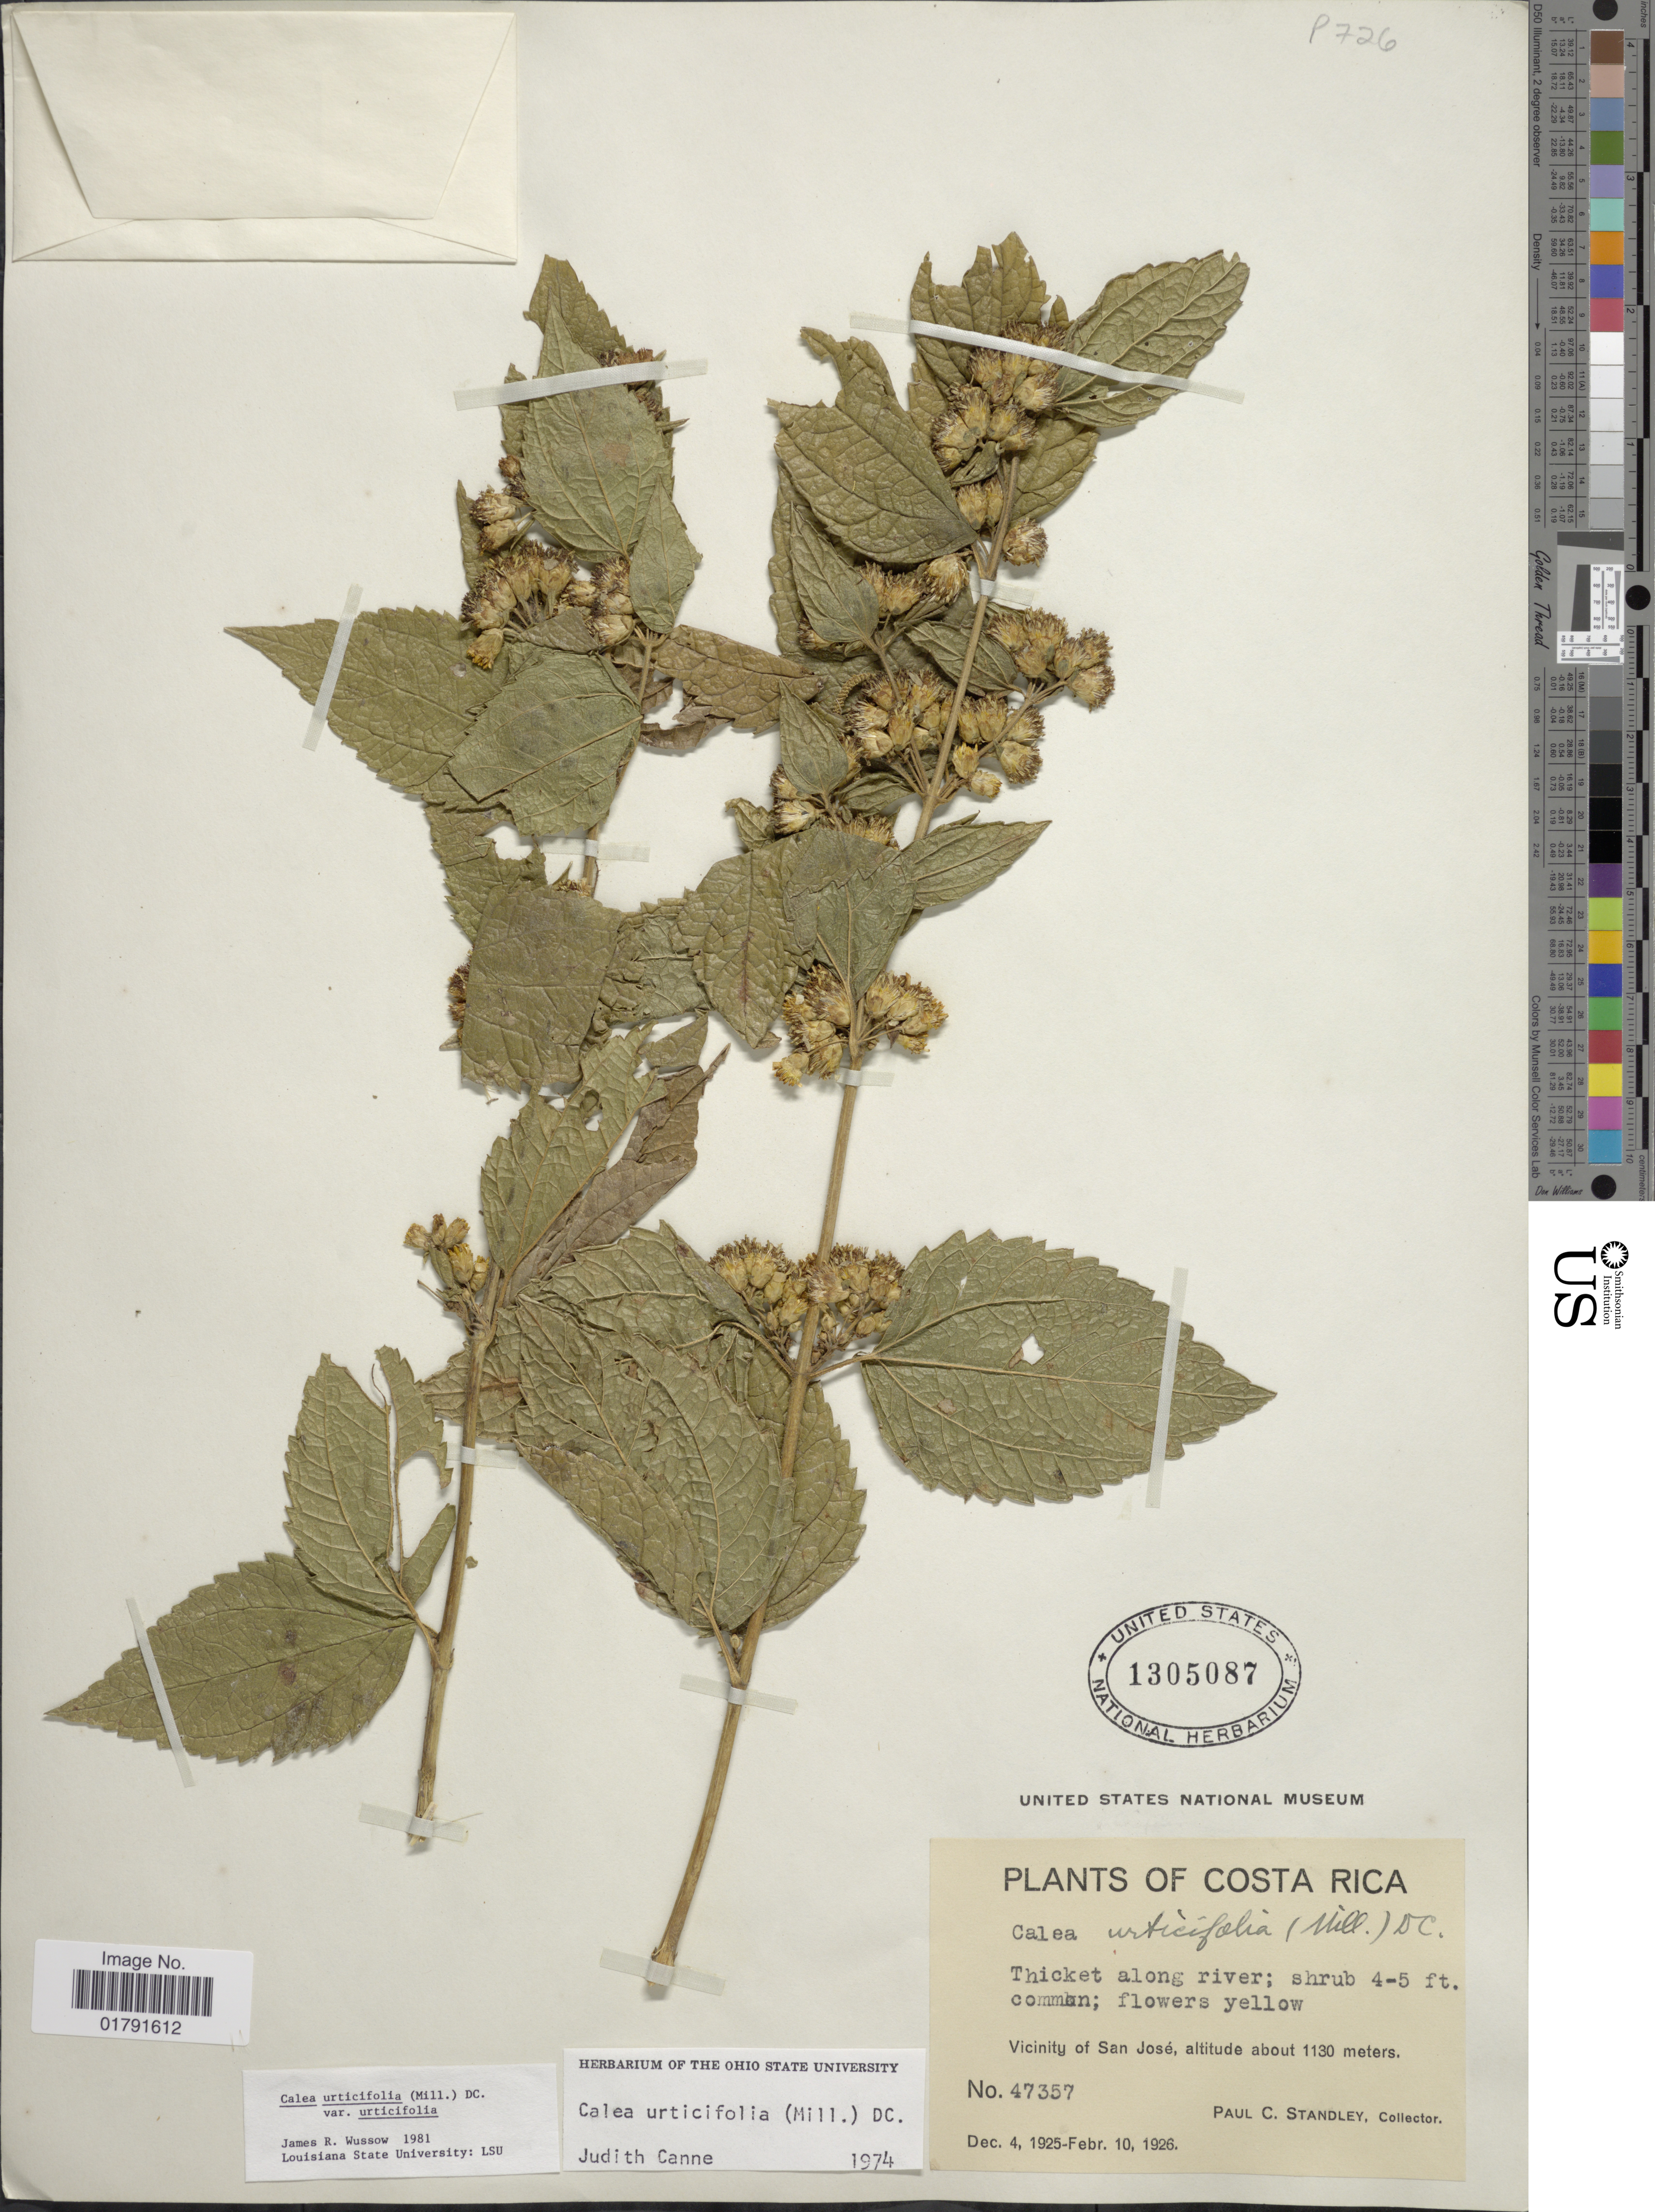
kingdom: Plantae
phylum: Tracheophyta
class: Magnoliopsida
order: Asterales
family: Asteraceae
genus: Calea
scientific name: Calea urticifolia var. urticifolia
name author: (Mill.) DC.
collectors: P. C. Standley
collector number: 47357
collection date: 1925-12-04/1926-02-10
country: Costa Rica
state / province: San José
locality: Thicket along river.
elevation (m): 1130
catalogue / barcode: US 1305087